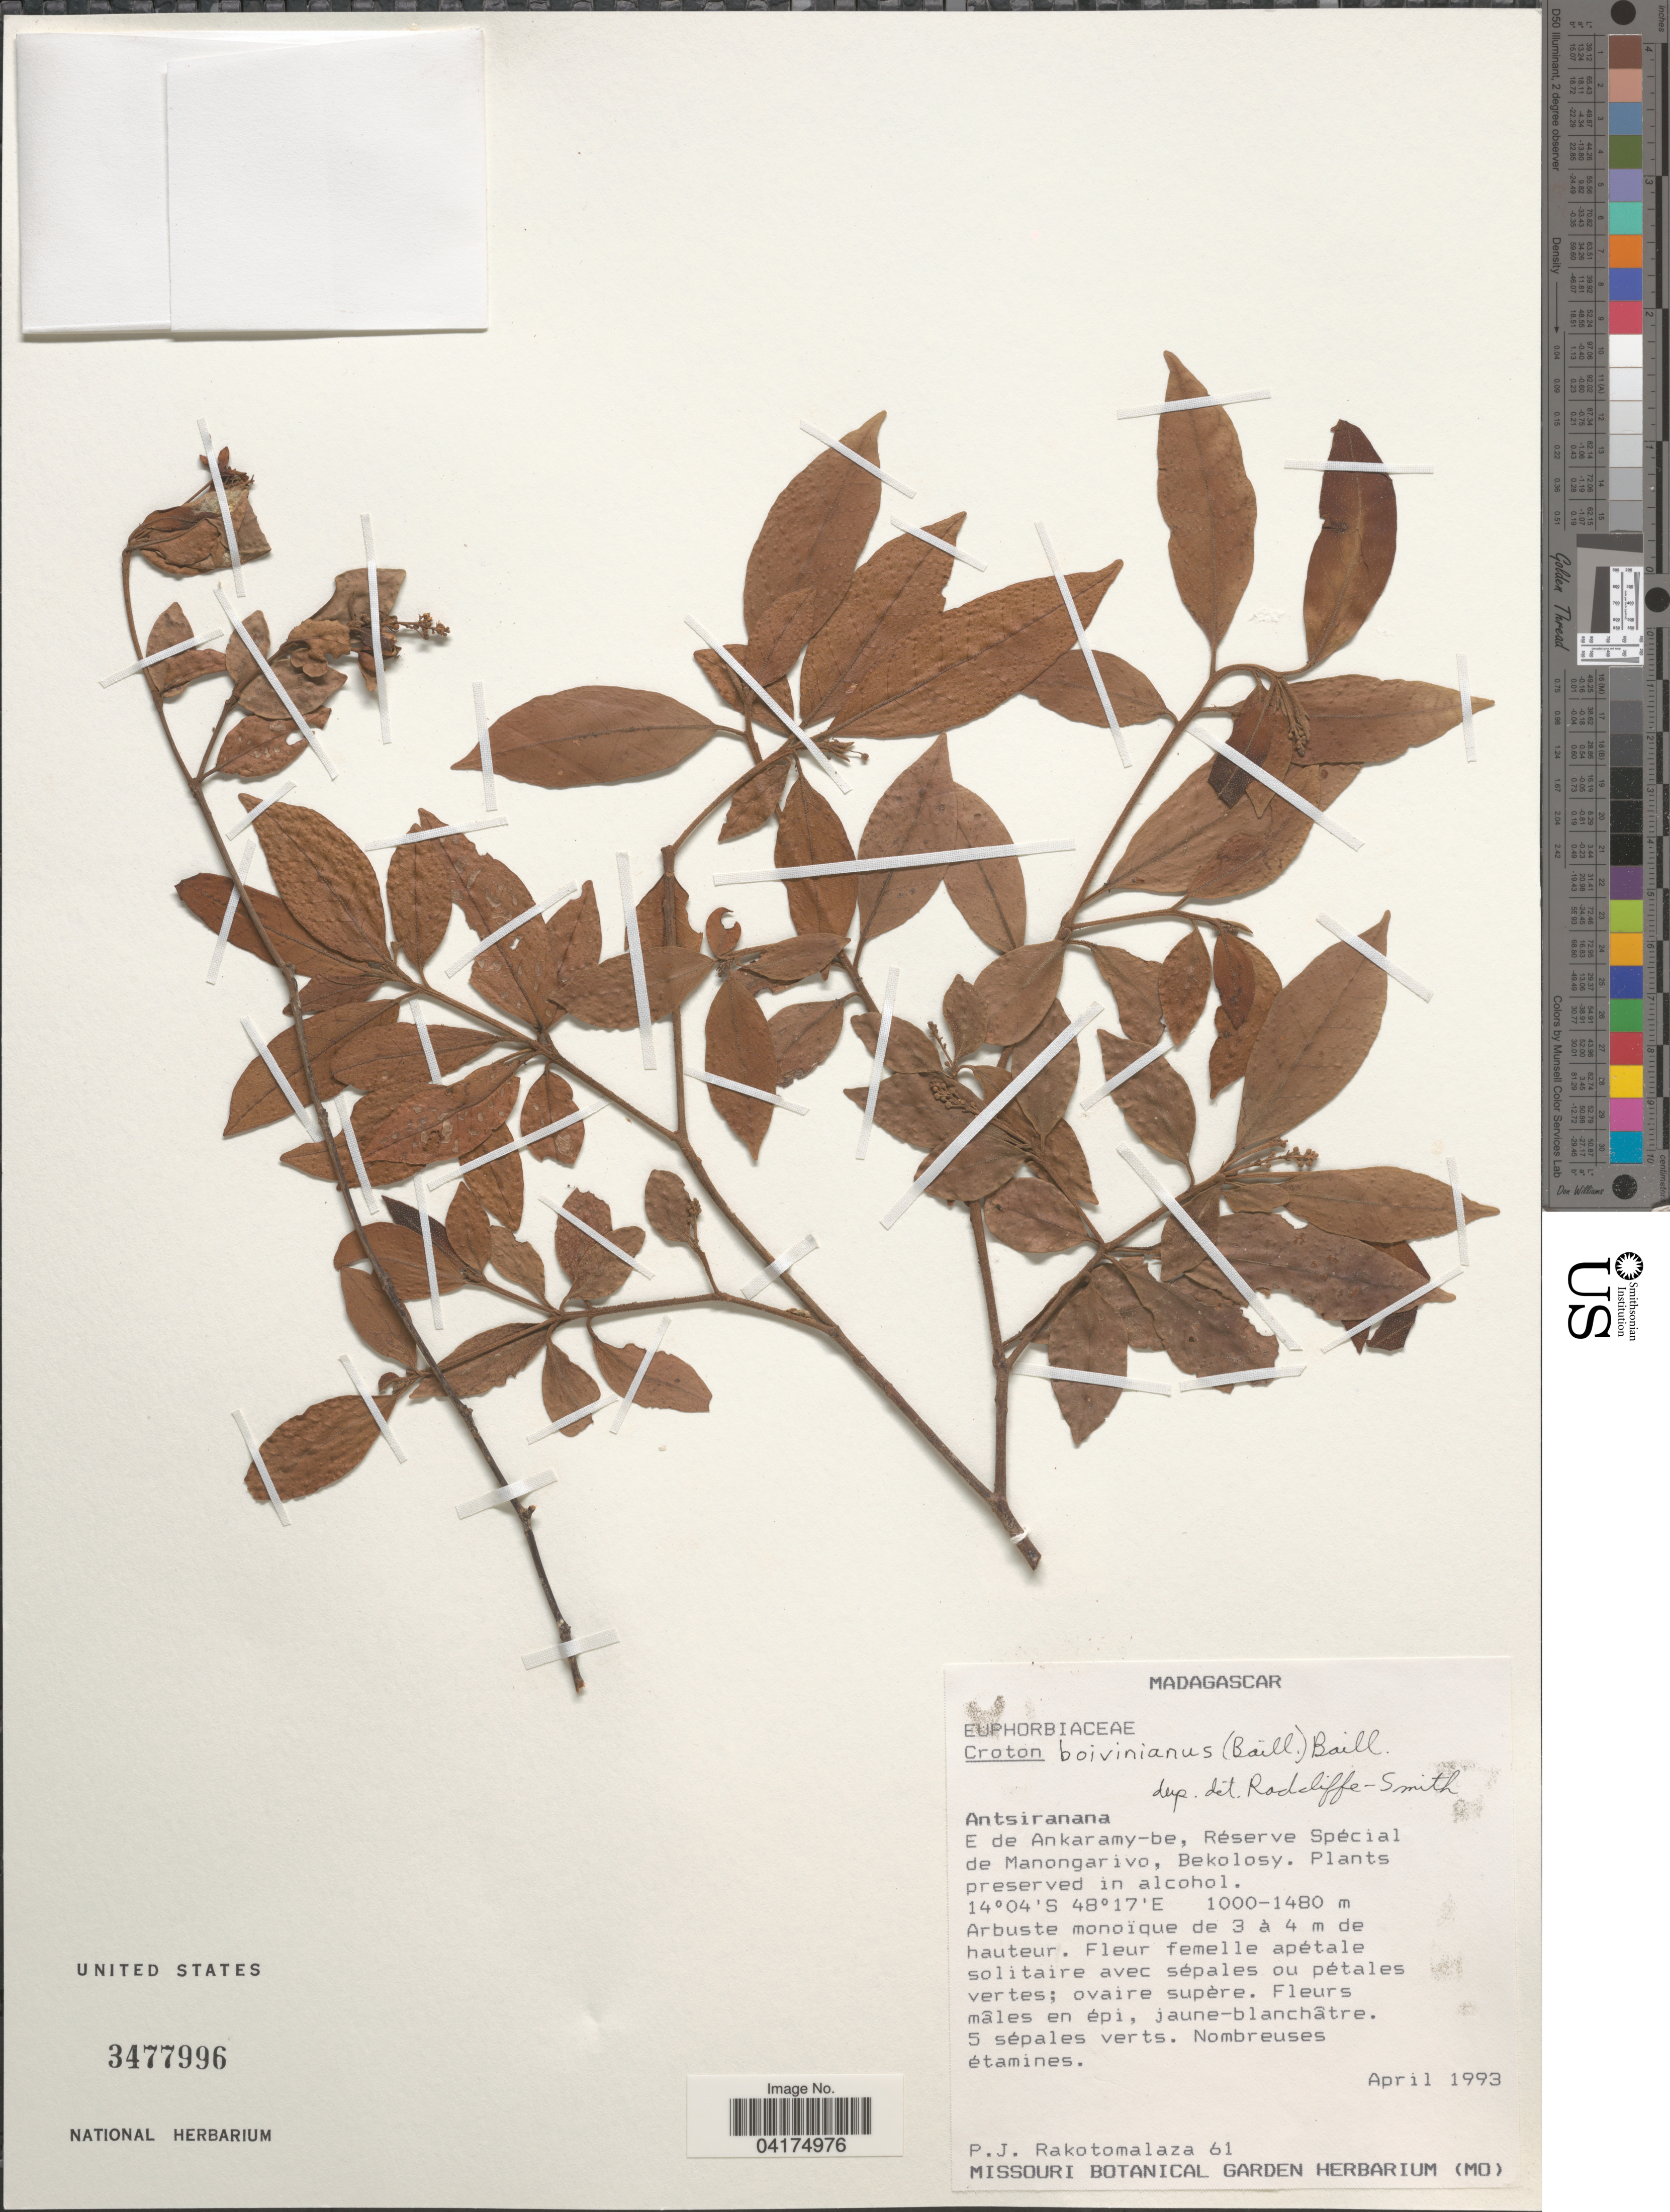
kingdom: Plantae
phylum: Tracheophyta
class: Magnoliopsida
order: Malpighiales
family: Euphorbiaceae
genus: Croton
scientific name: Croton boivinianus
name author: (Baill.) Baill.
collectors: P. J. Rakotomalaza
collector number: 61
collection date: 1993-04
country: Madagascar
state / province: Sofia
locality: E de Ankaramy-be, Réserve Spécial de Manongarivo, Bekolosy.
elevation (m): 1000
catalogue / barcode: US 3477996